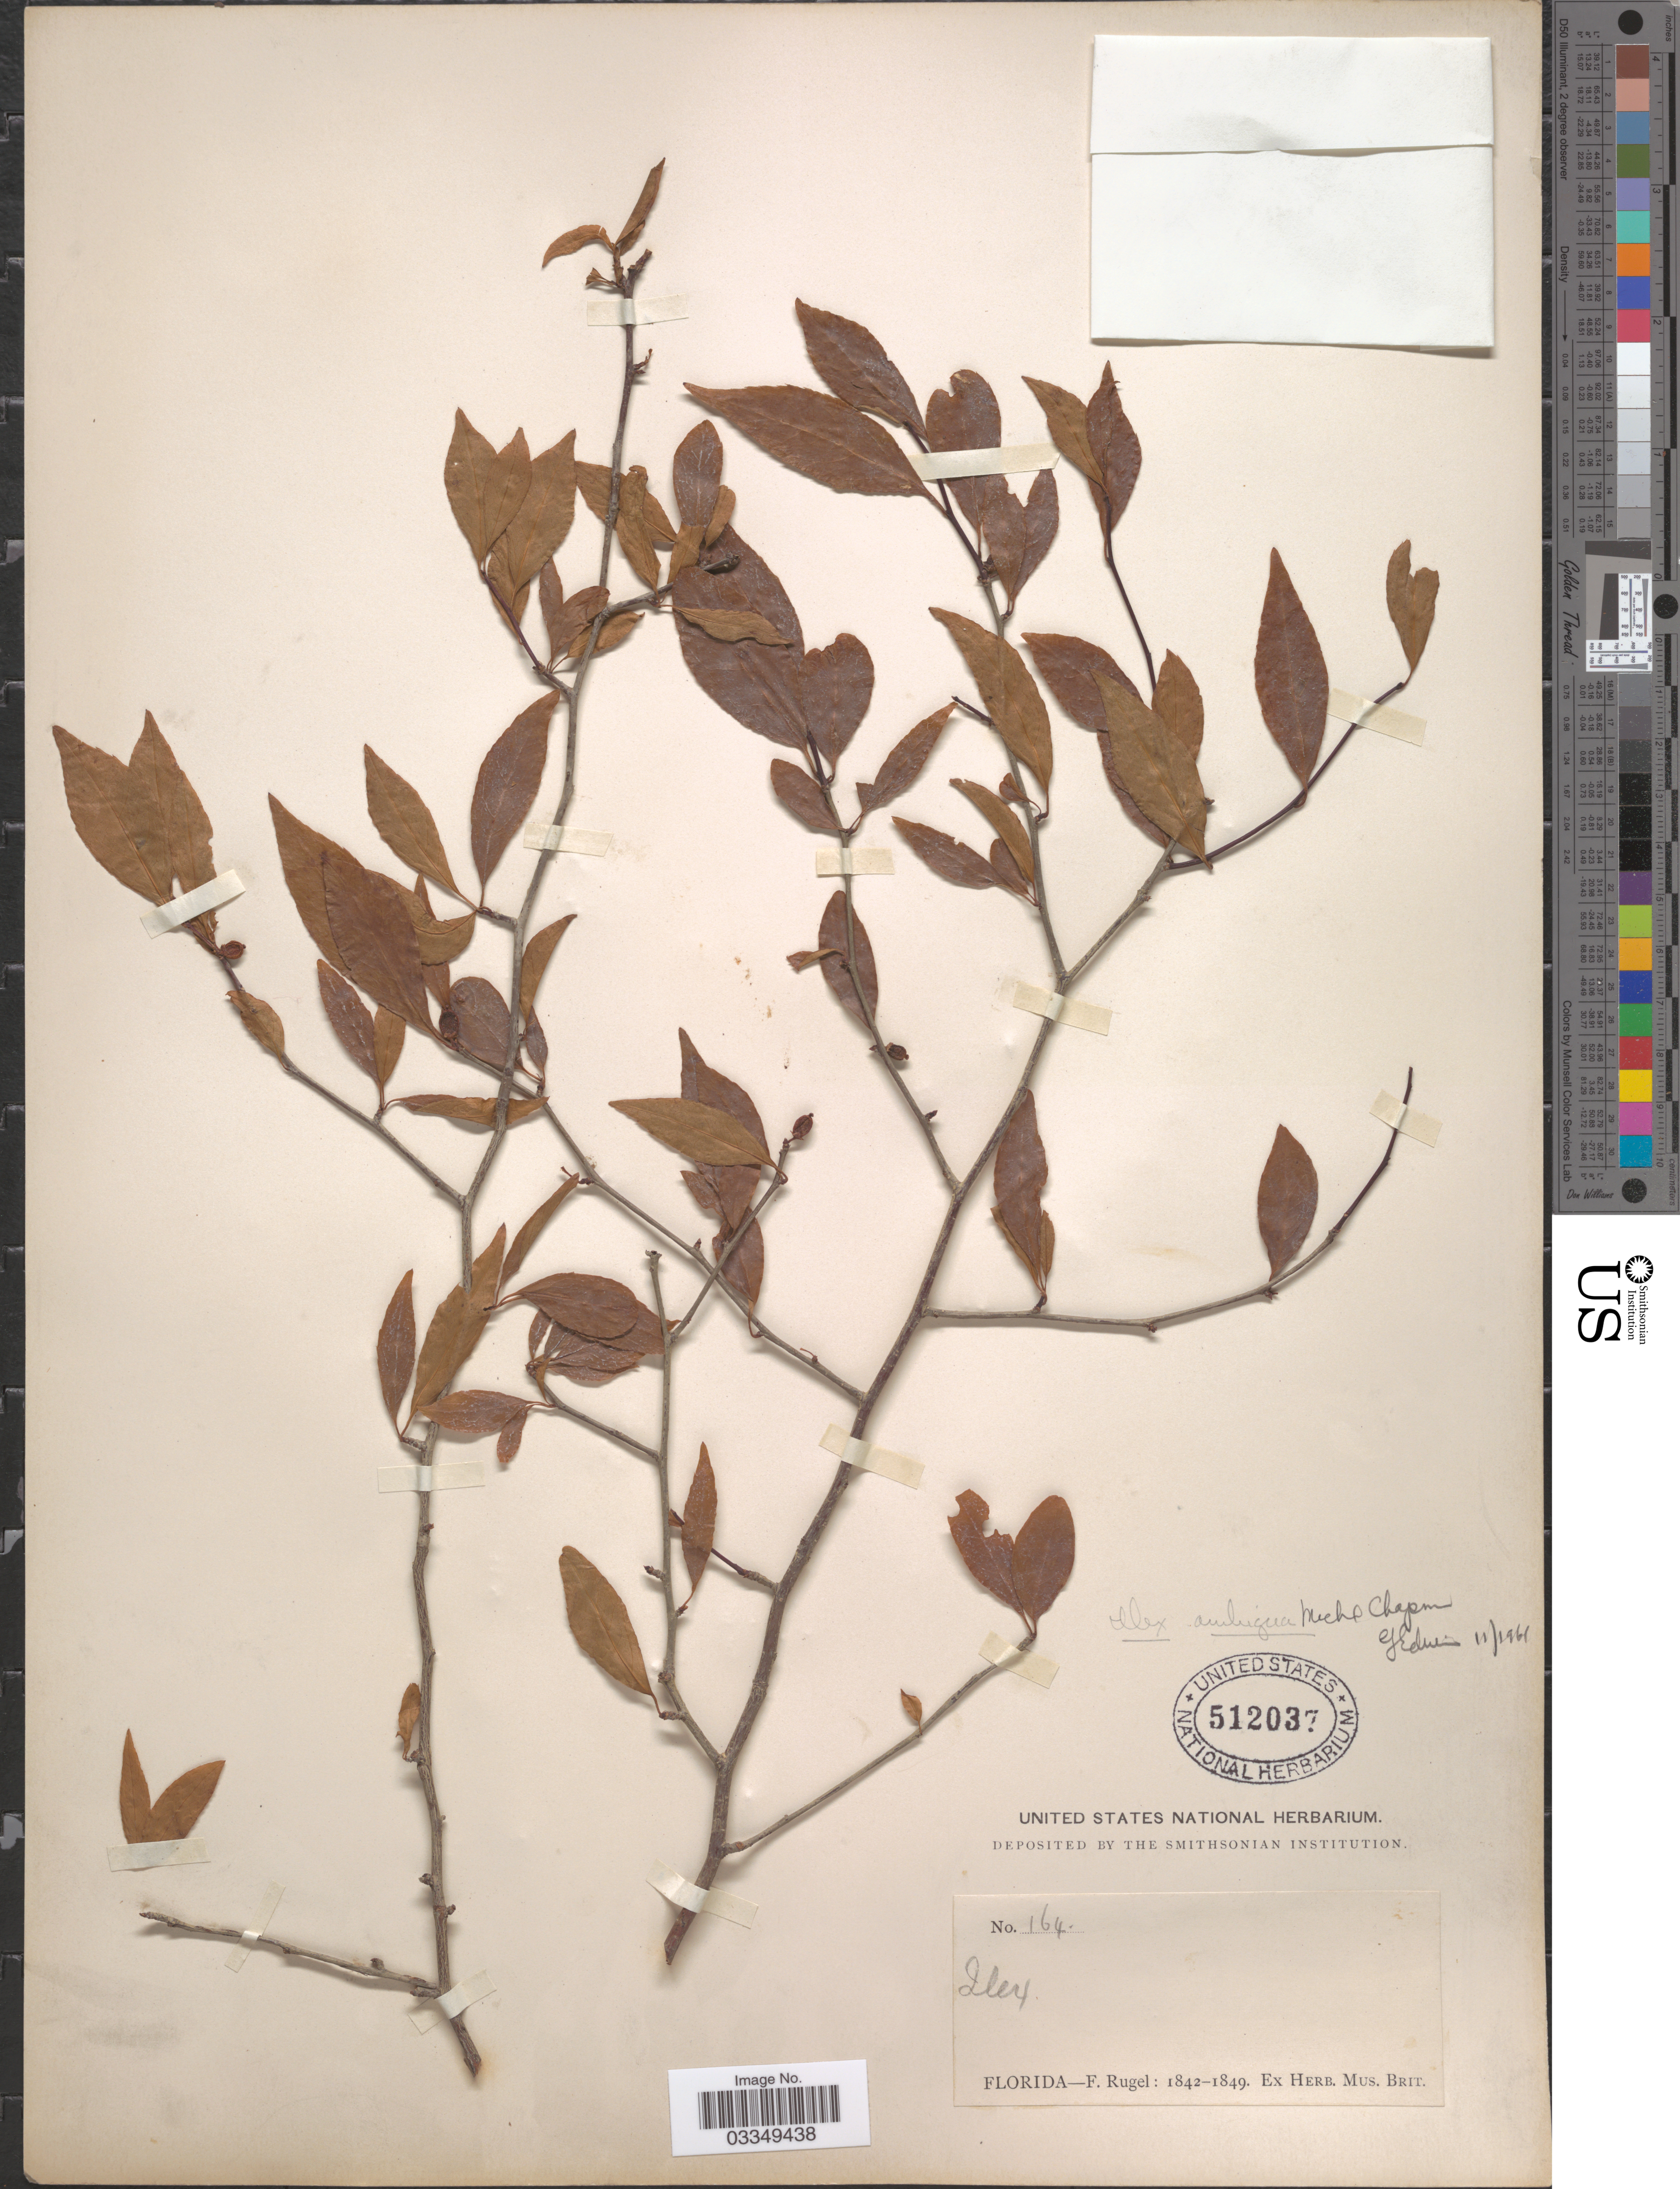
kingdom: Plantae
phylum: Tracheophyta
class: Magnoliopsida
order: Aquifoliales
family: Aquifoliaceae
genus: Ilex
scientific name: Ilex ambigua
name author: Chapm.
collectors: F. Rugel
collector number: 164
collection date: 1842/1849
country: United States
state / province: Florida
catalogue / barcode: US 512037